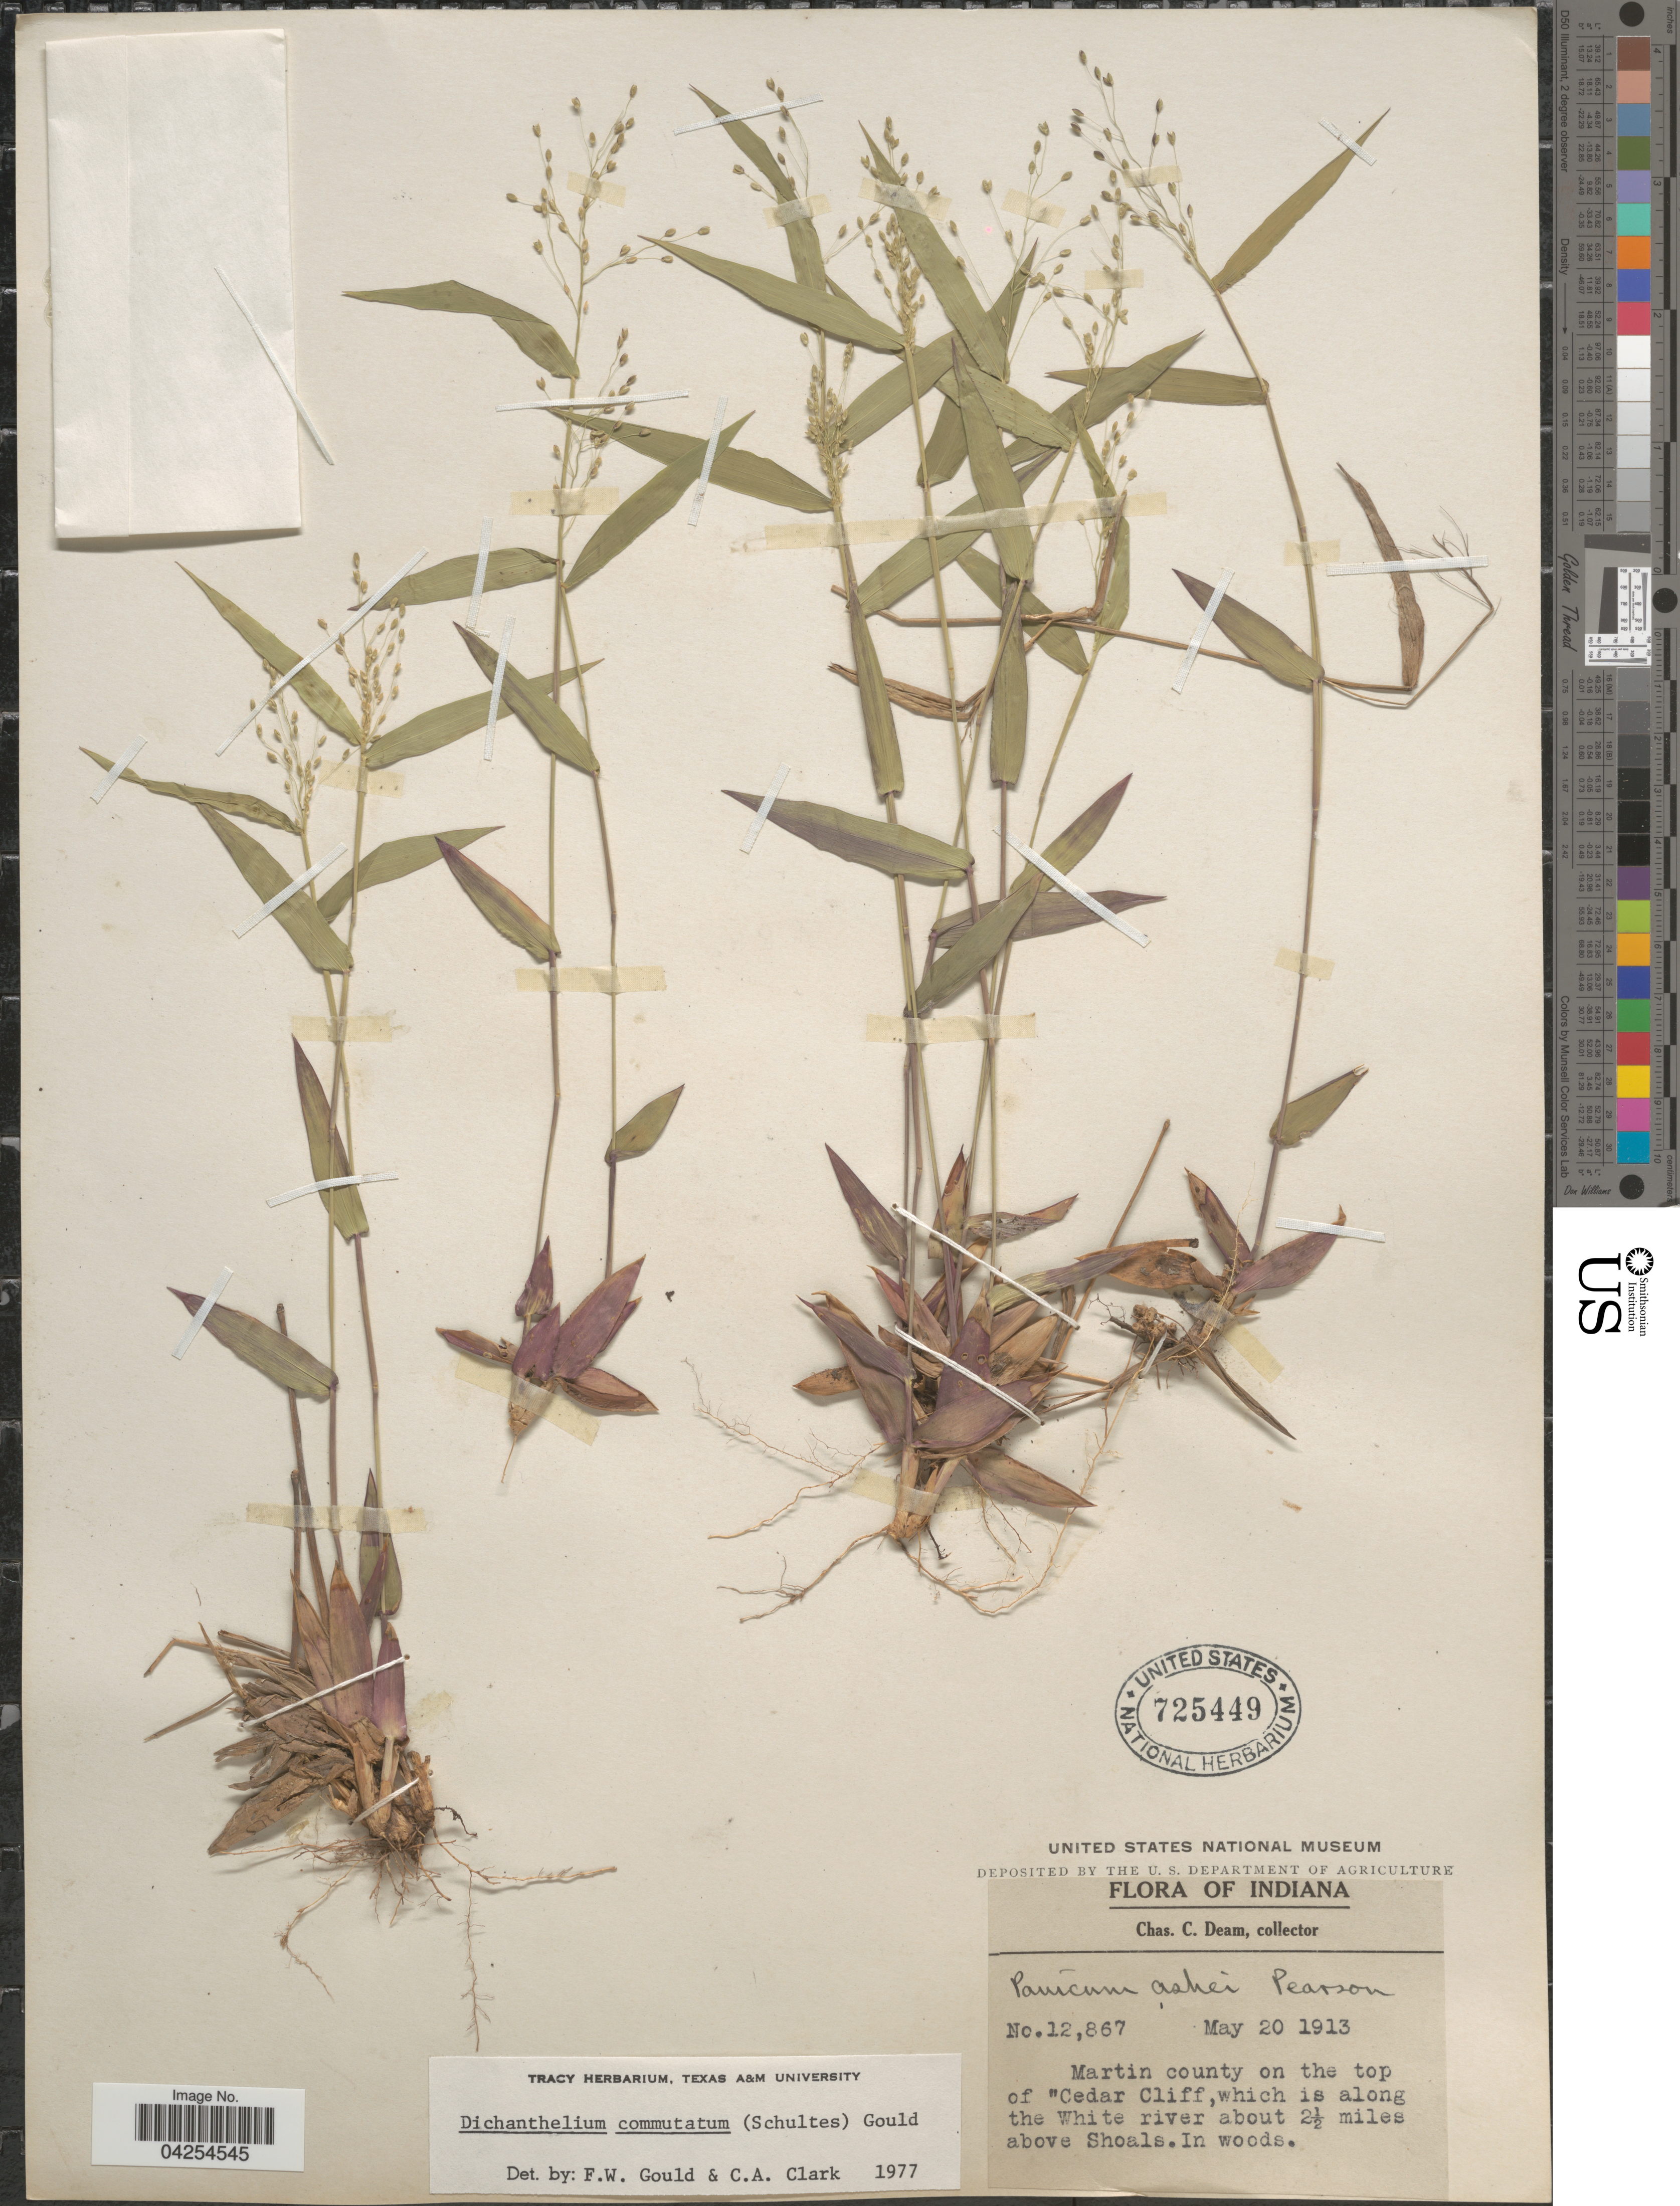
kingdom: Plantae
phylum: Tracheophyta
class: Liliopsida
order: Poales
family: Poaceae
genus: Dichanthelium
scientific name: Dichanthelium commutatum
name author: (Schult.) Gould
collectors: C. C. Deam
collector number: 12867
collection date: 1913-05-20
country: United States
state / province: Indiana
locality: Martin county on the top of Cedar Cliff, which is along the White river about 2 1/2 miles above Shoals.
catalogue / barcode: US 725449